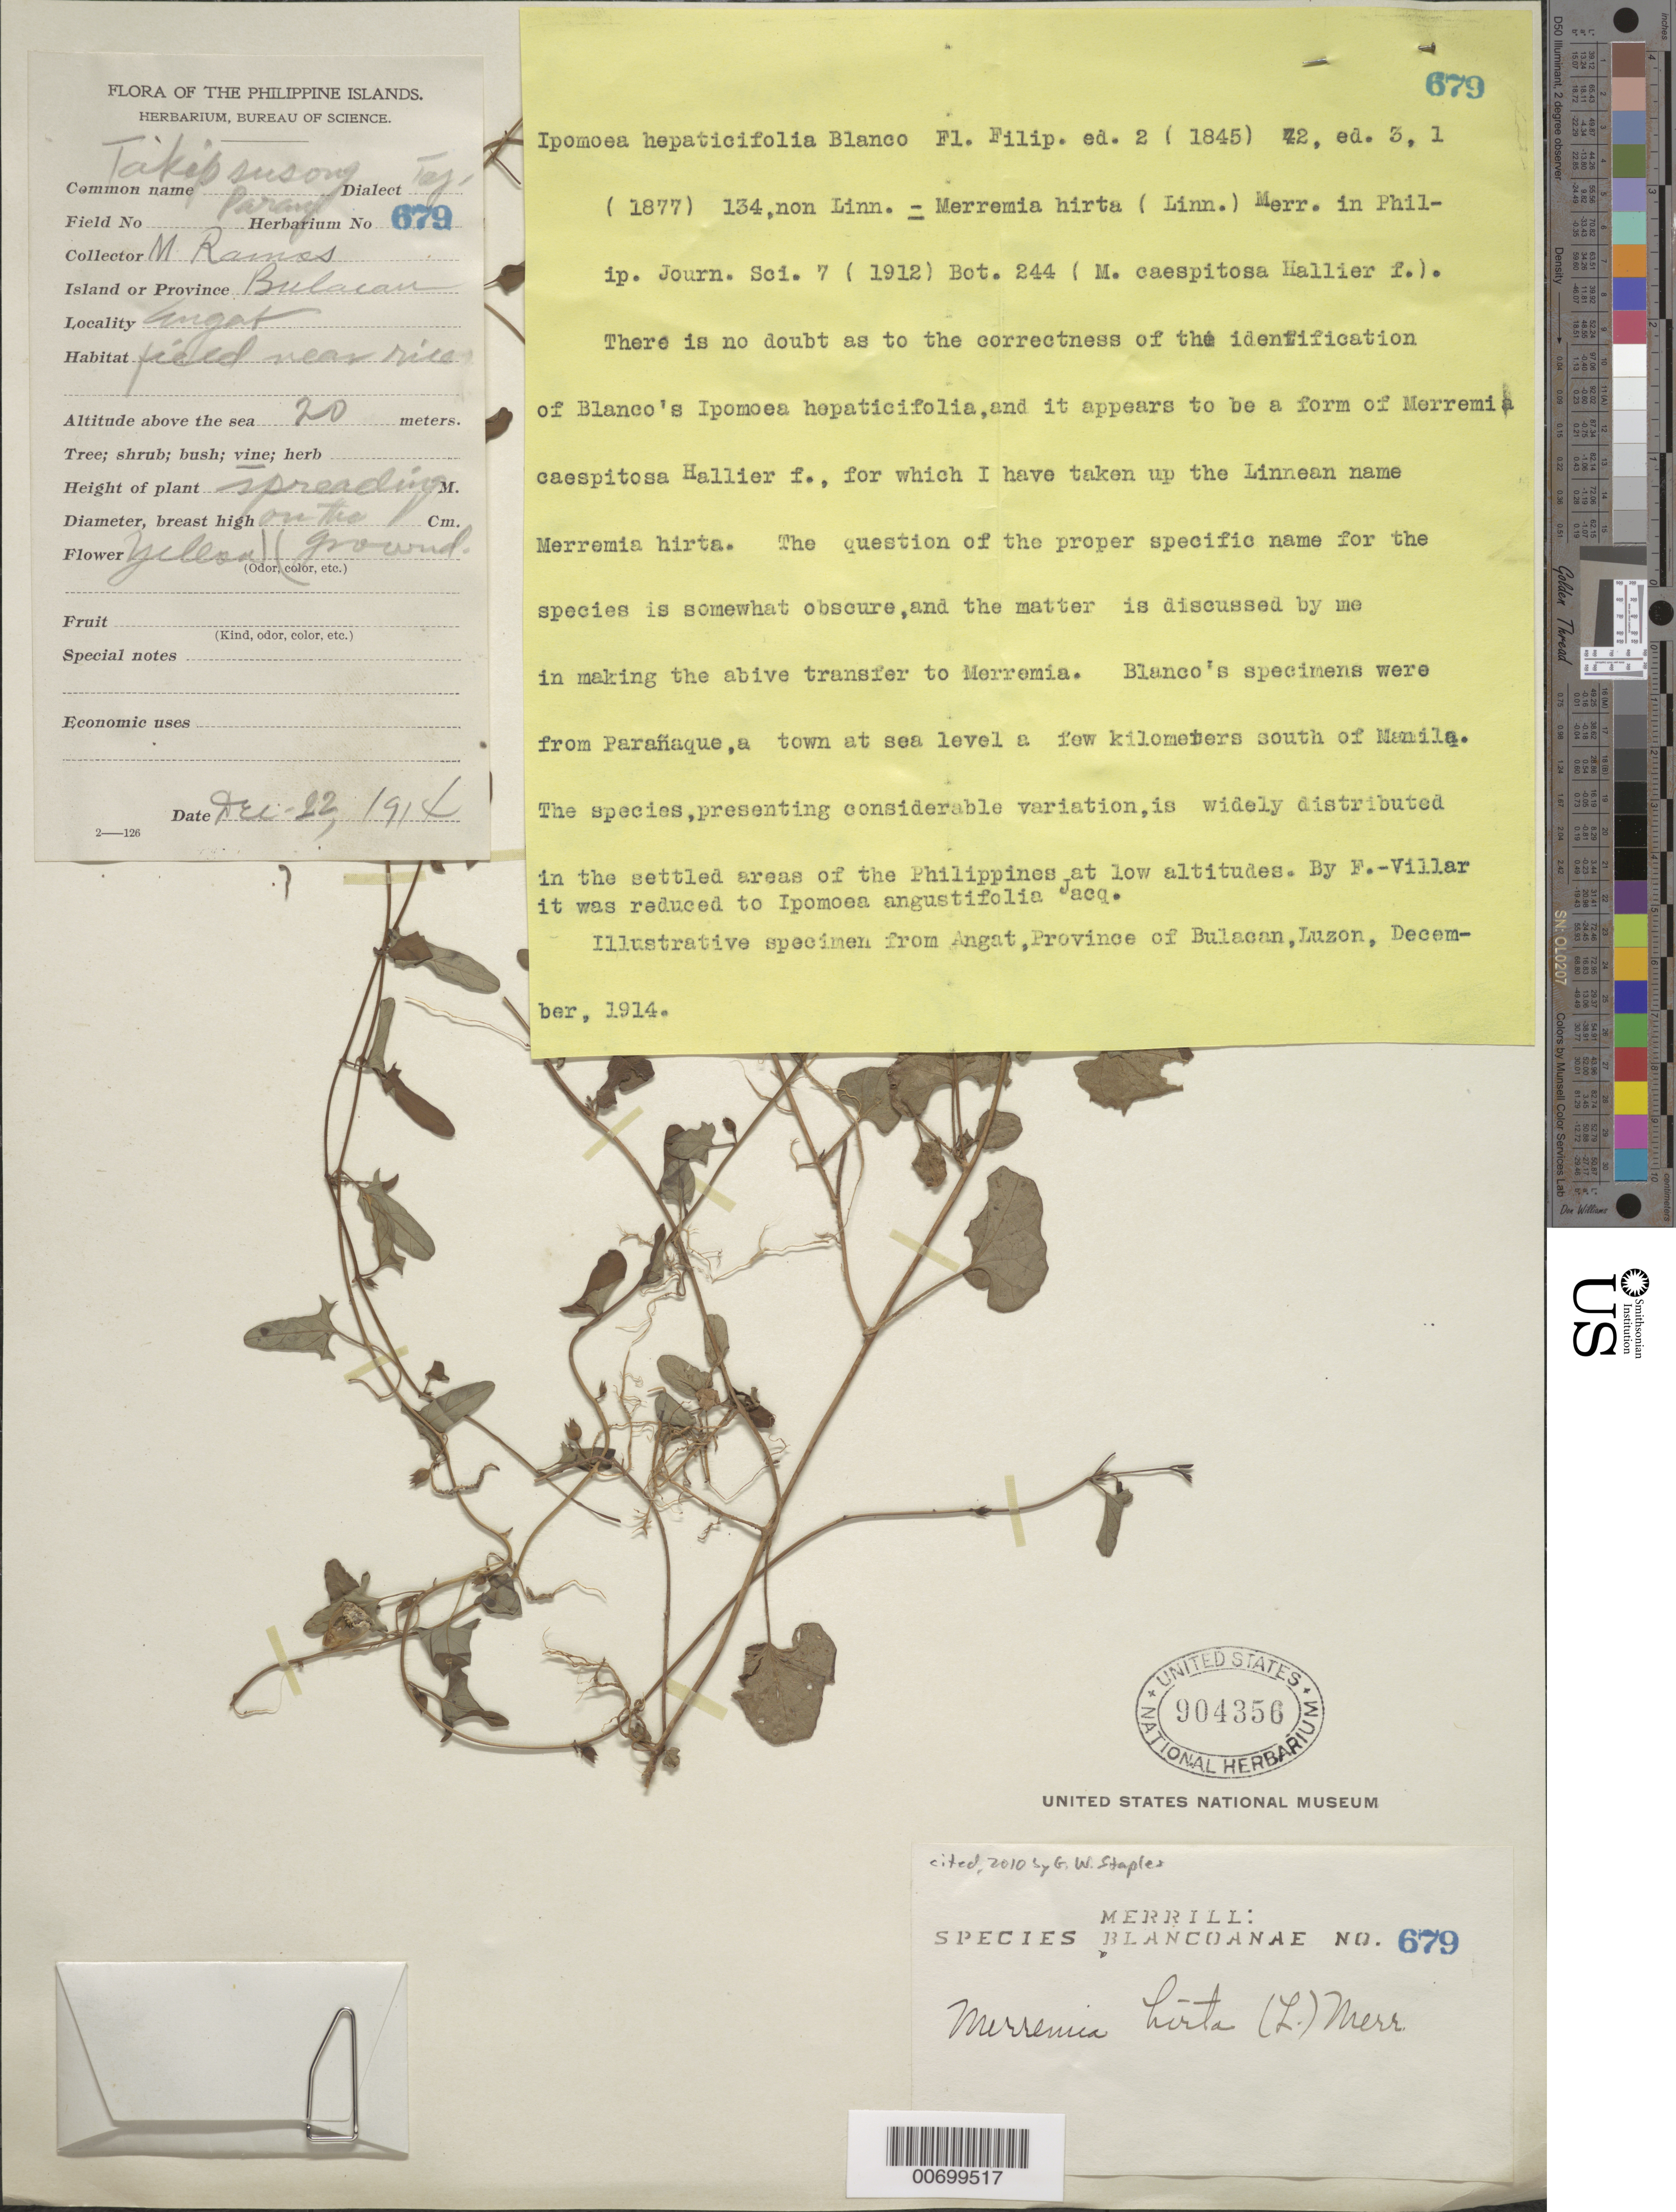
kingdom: Plantae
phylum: Tracheophyta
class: Magnoliopsida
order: Solanales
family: Convolvulaceae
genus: Merremia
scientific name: Merremia hirta var. retusa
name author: Ooststr.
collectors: M. Ramos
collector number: Sp. Blancoan. 0679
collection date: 1914-12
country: Philippines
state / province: Central Luzon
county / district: Bulacan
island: Luzon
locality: Angat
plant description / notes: Cited by S.J. van Ooststroom & R.D. Hoogland in Fl. Malesiana Ser. 1, Vol 4: 443. 1953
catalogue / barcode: US 904356